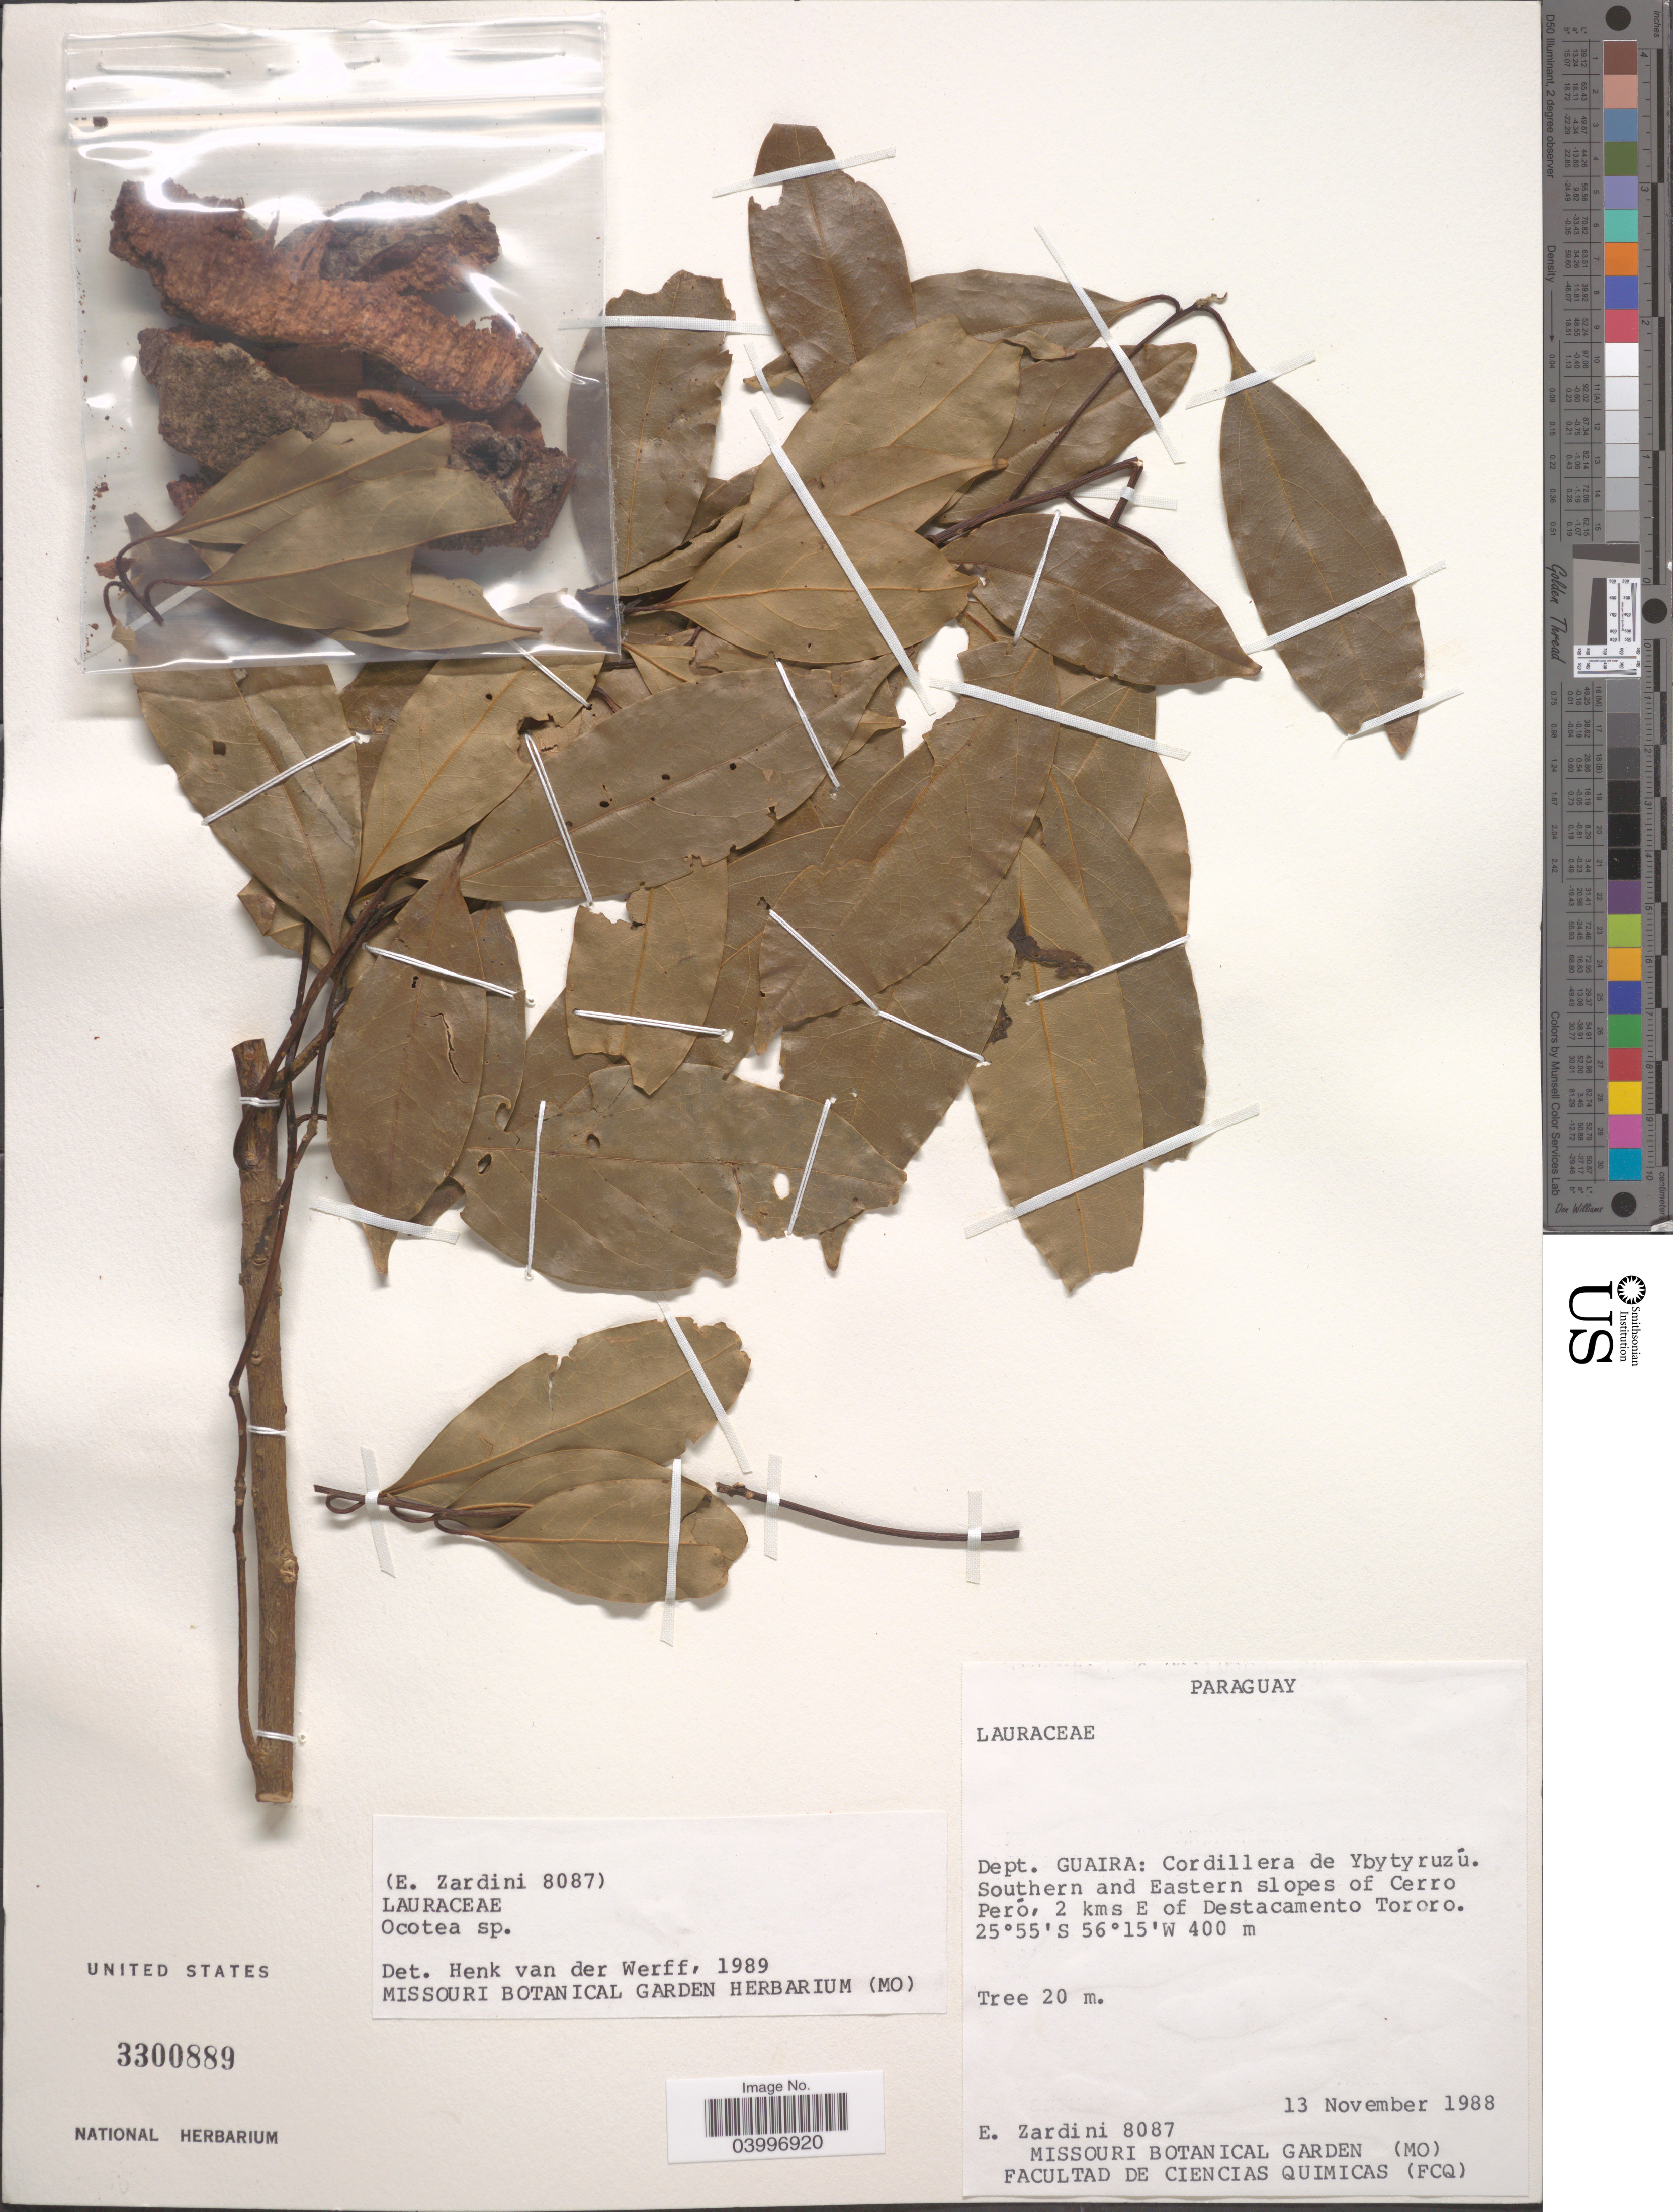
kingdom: Plantae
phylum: Tracheophyta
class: Magnoliopsida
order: Laurales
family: Lauraceae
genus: Ocotea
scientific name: Ocotea sp.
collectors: E. Zardini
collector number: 8087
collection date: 1988-11-13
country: Paraguay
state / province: Guaira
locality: Dept. Guaira: Cordillera de Ybytyruzú. Southern and Eastern slopes of Cerro Peró, 2 kms E of Destacamento Tororo.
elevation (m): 400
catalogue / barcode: US 3300889